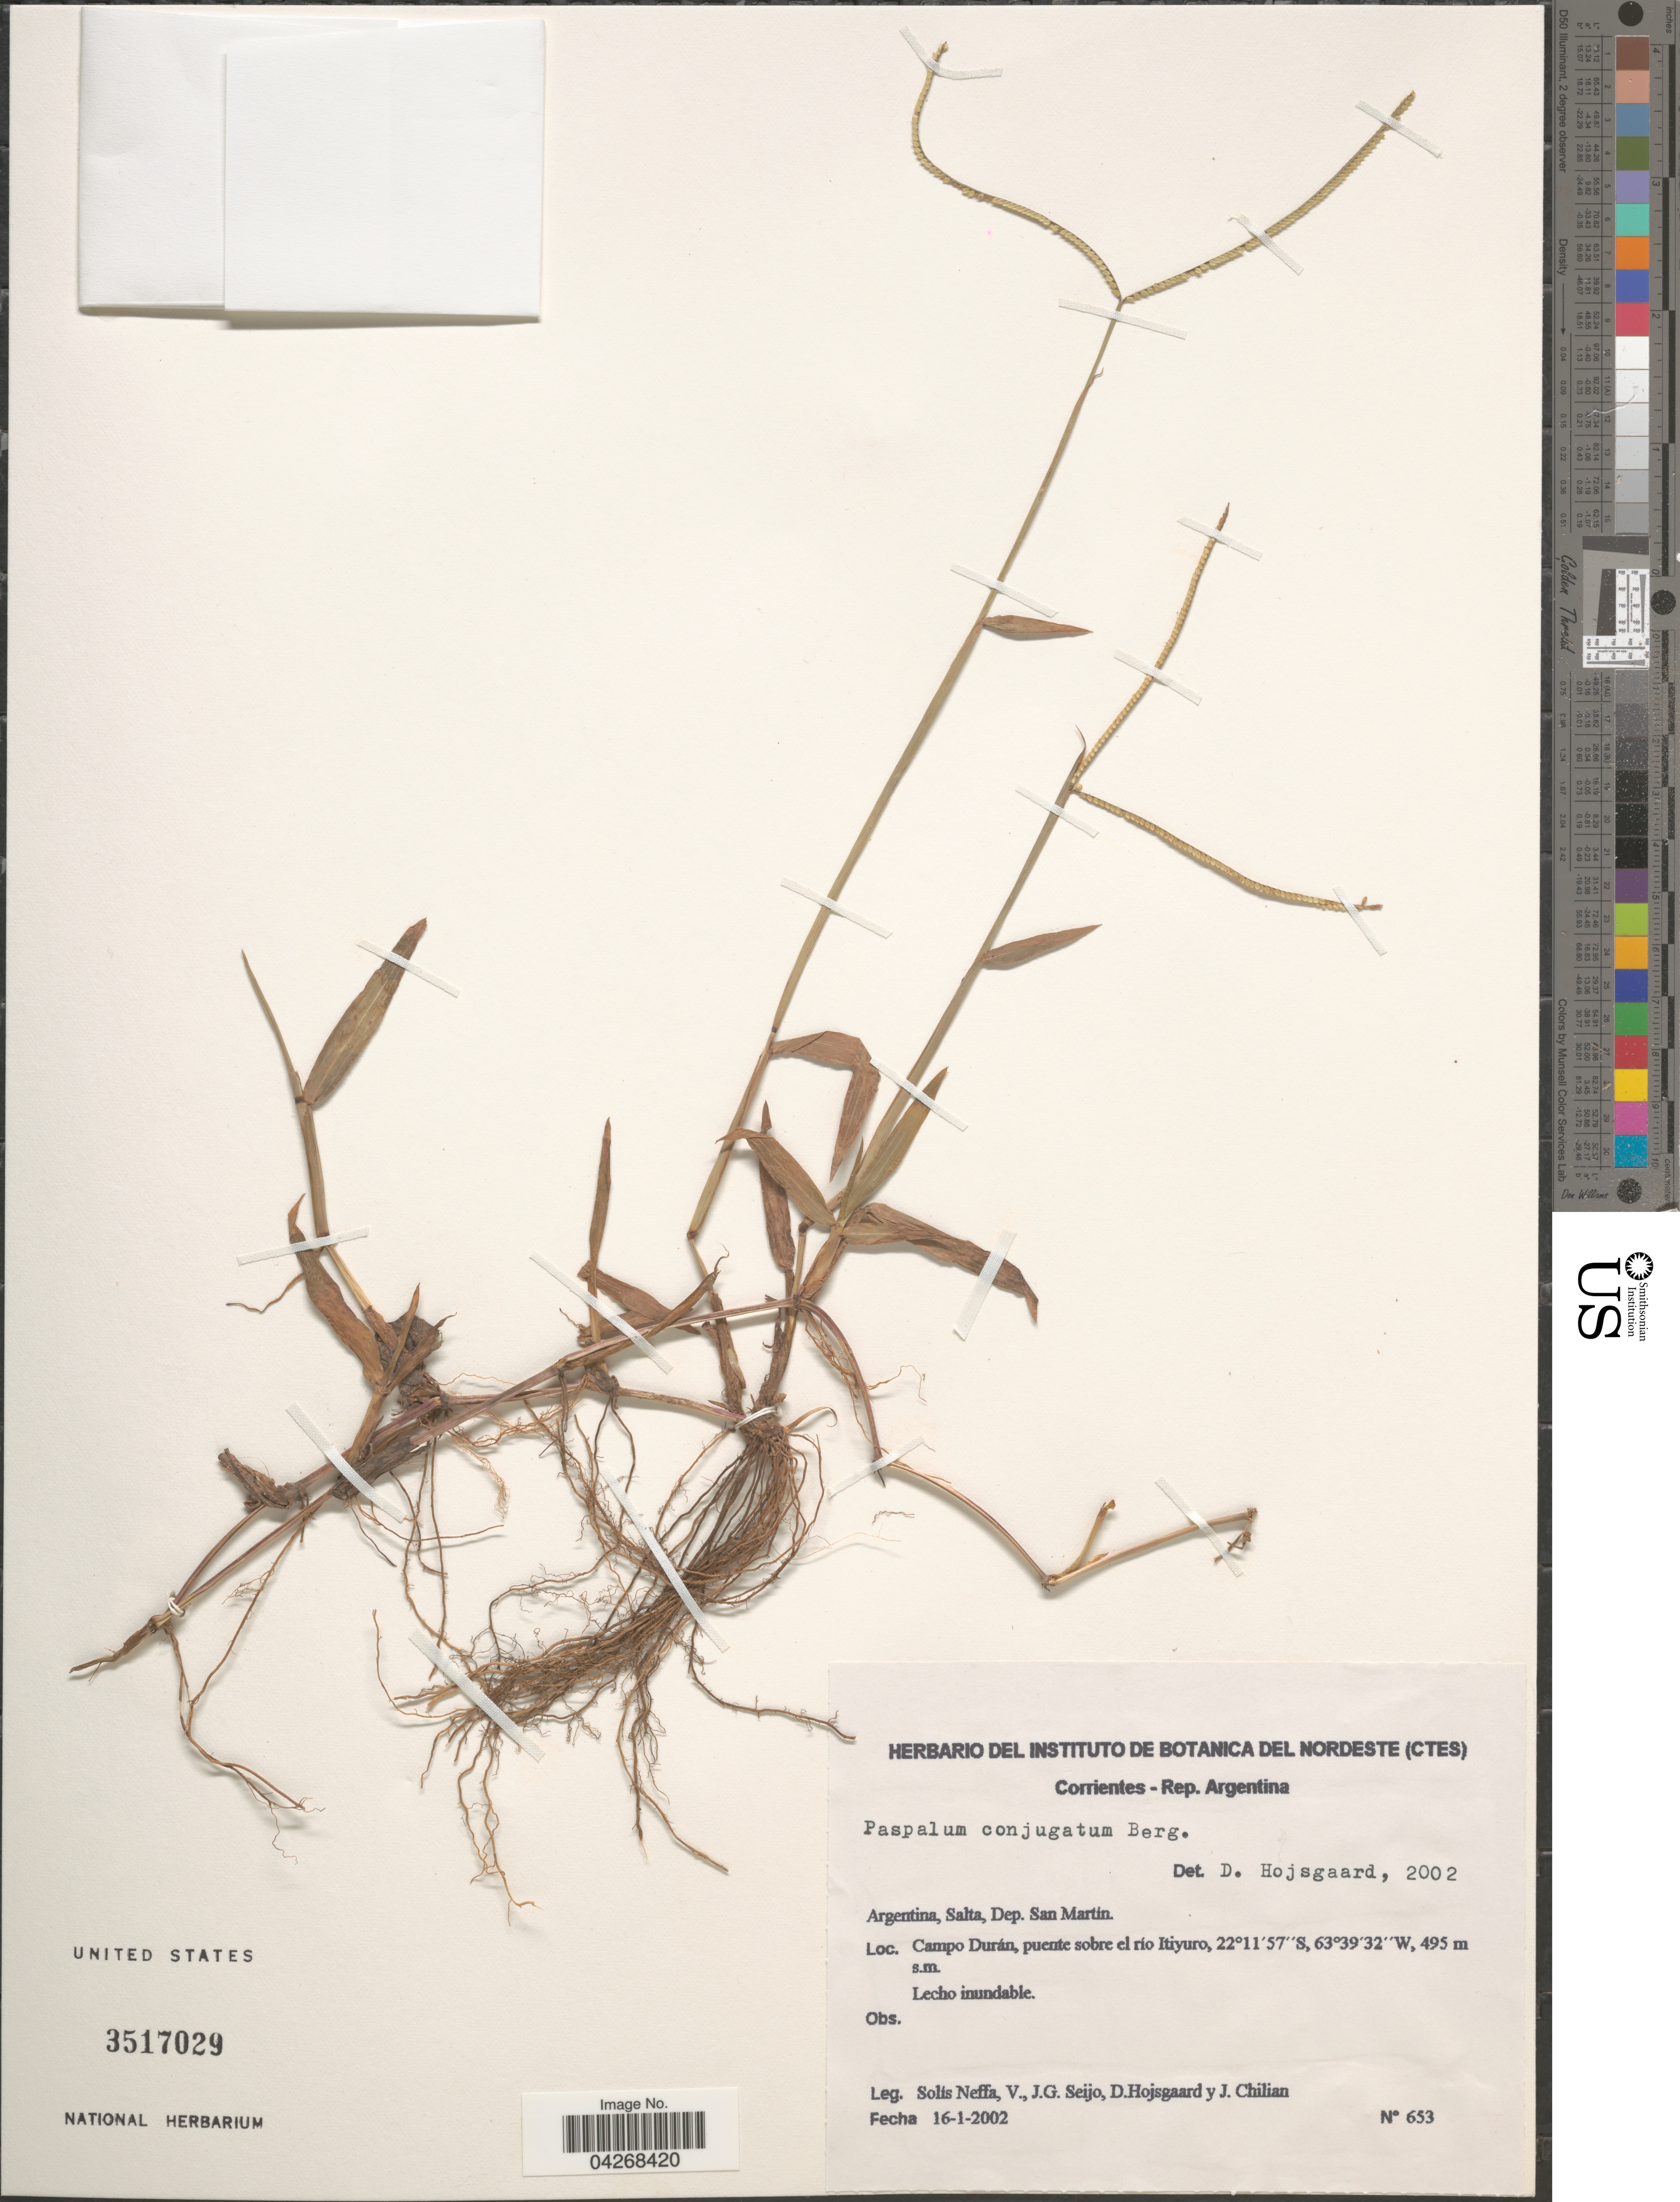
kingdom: Plantae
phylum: Tracheophyta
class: Liliopsida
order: Poales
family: Poaceae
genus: Paspalum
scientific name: Paspalum conjugatum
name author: P.J. Bergius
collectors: V. Solis Neffa, J. Seijo, D. Hojsgaard & J. Chilian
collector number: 653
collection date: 2002-01-16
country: Argentina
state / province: Salta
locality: Dep. San Martin. Campo Durán, puente sobre el río Itiyuro.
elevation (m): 495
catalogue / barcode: US 3517029